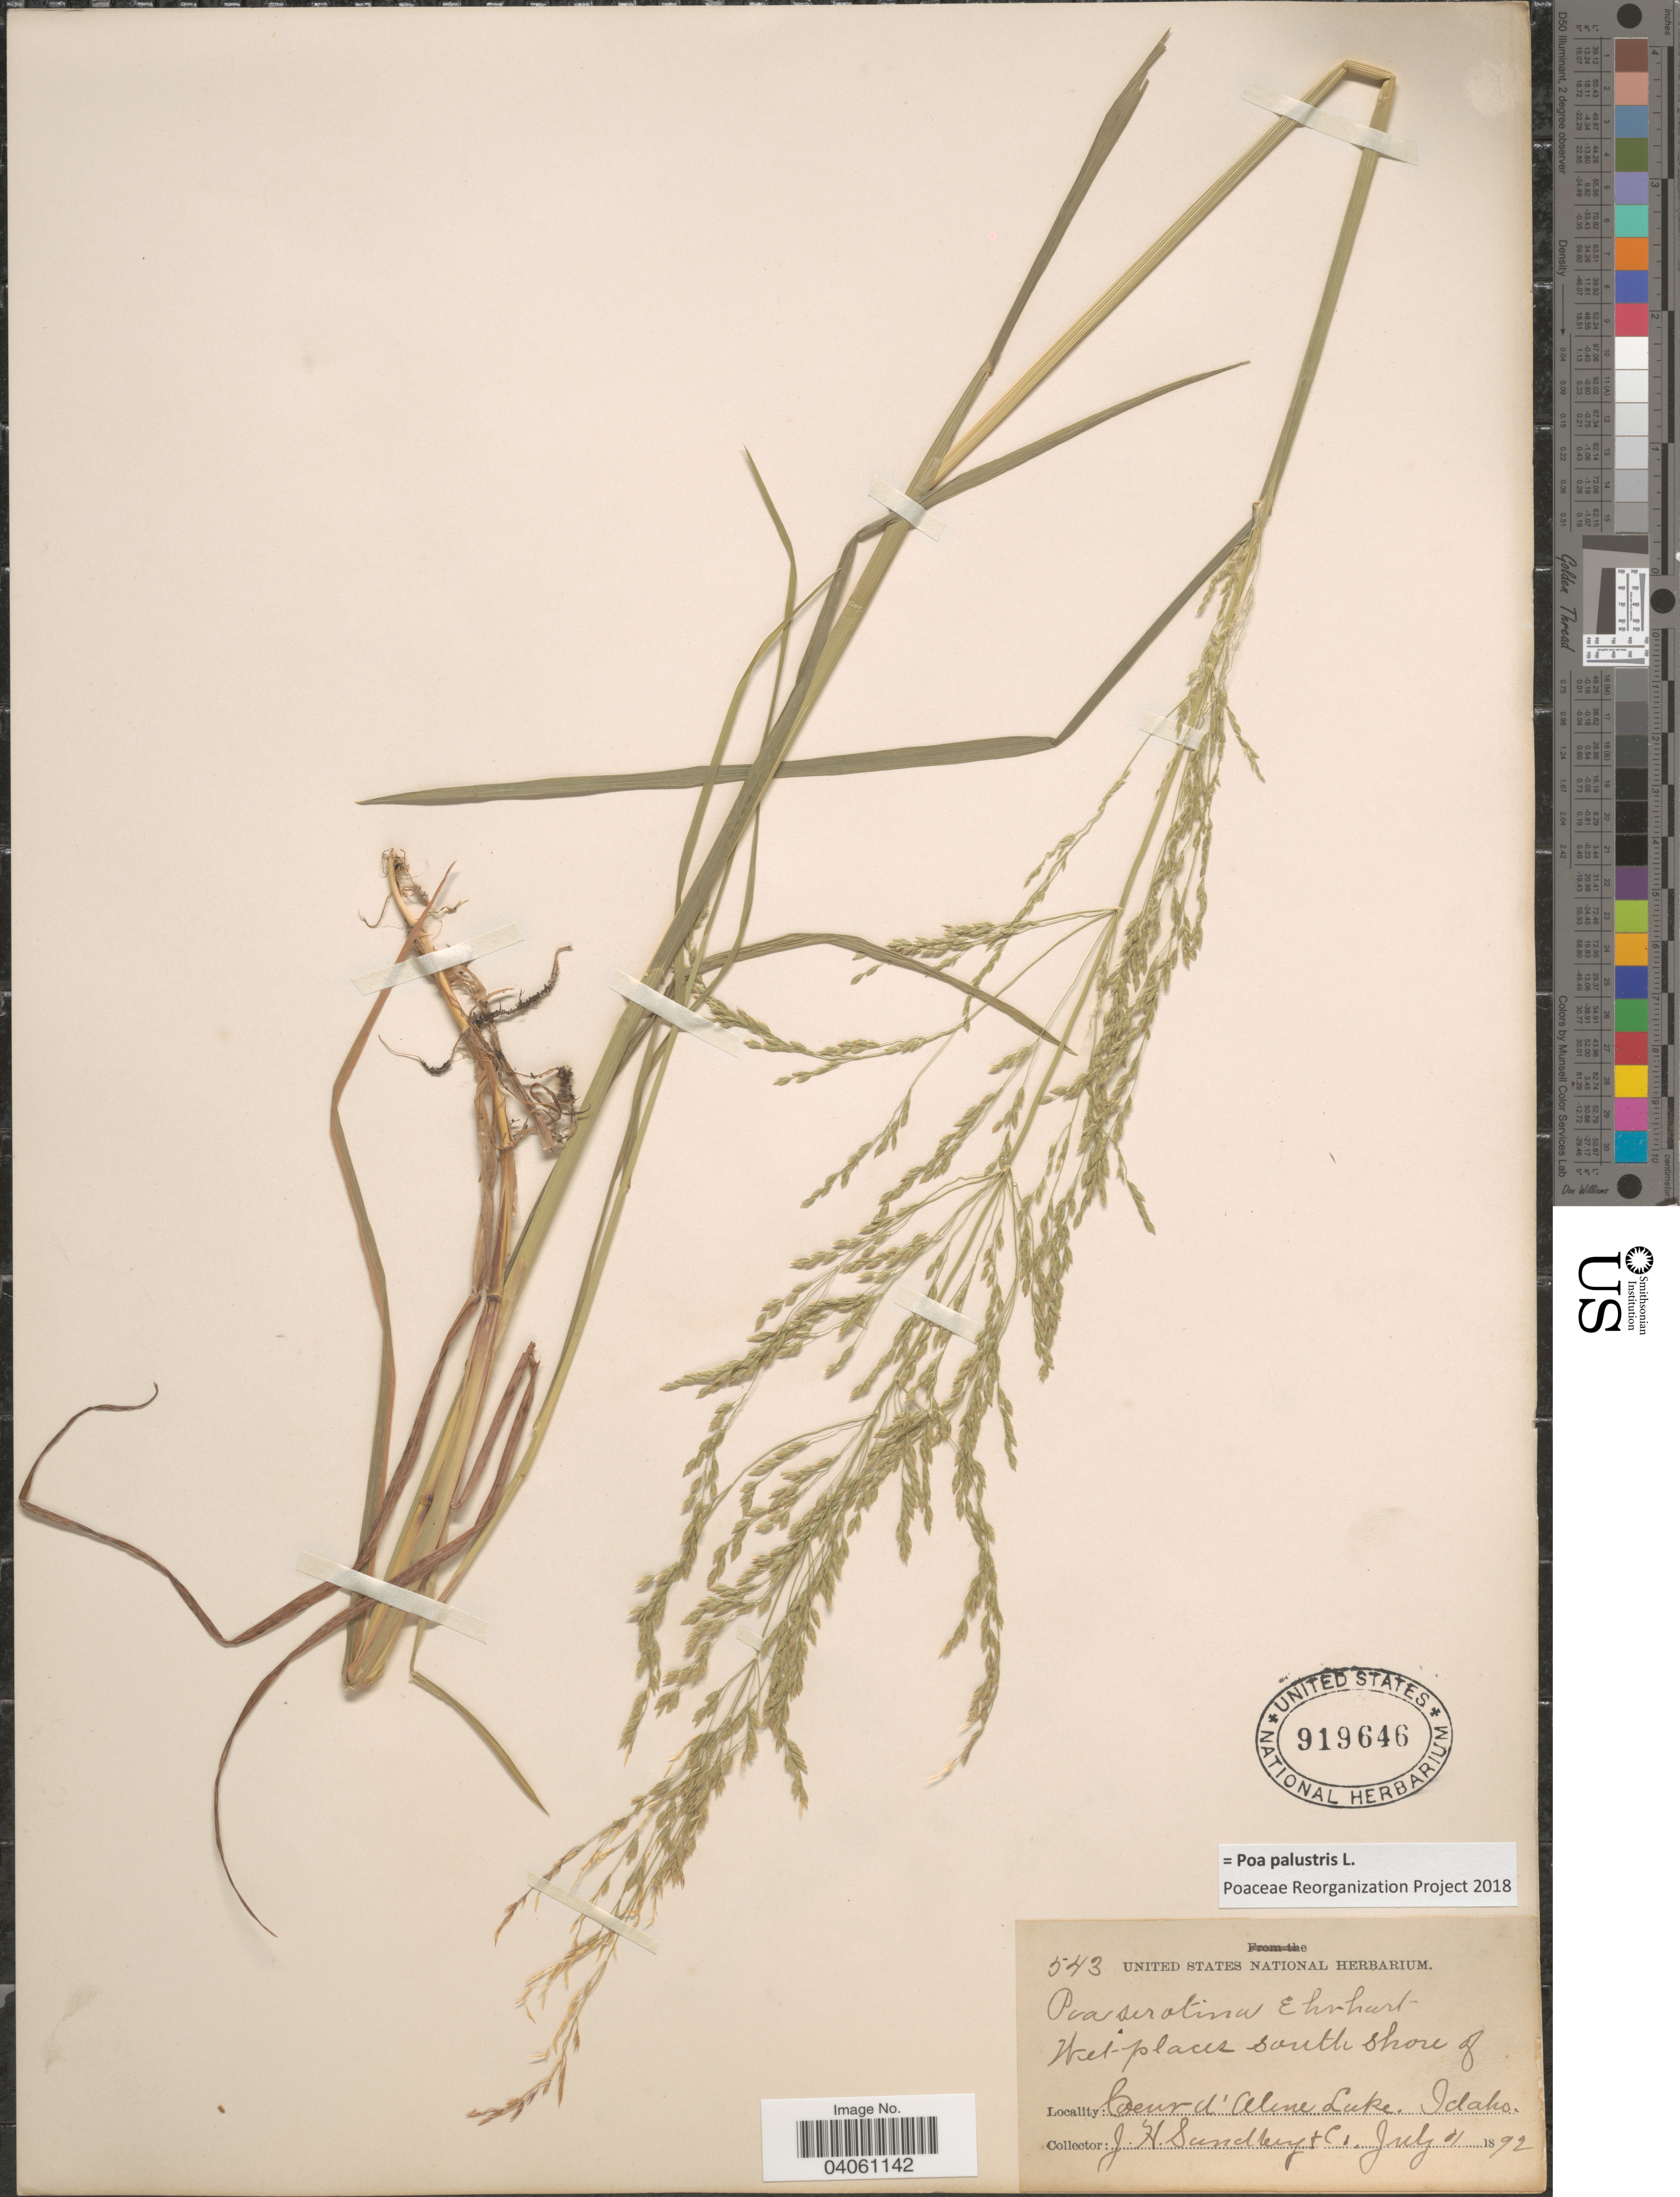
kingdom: Plantae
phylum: Tracheophyta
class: Liliopsida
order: Poales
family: Poaceae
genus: Poa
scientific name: Poa palustris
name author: L.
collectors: J. H. Sandberg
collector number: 543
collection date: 1892-07-01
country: United States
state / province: Idaho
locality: South shore of Coeur d' Alene Lake.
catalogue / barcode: US 919646